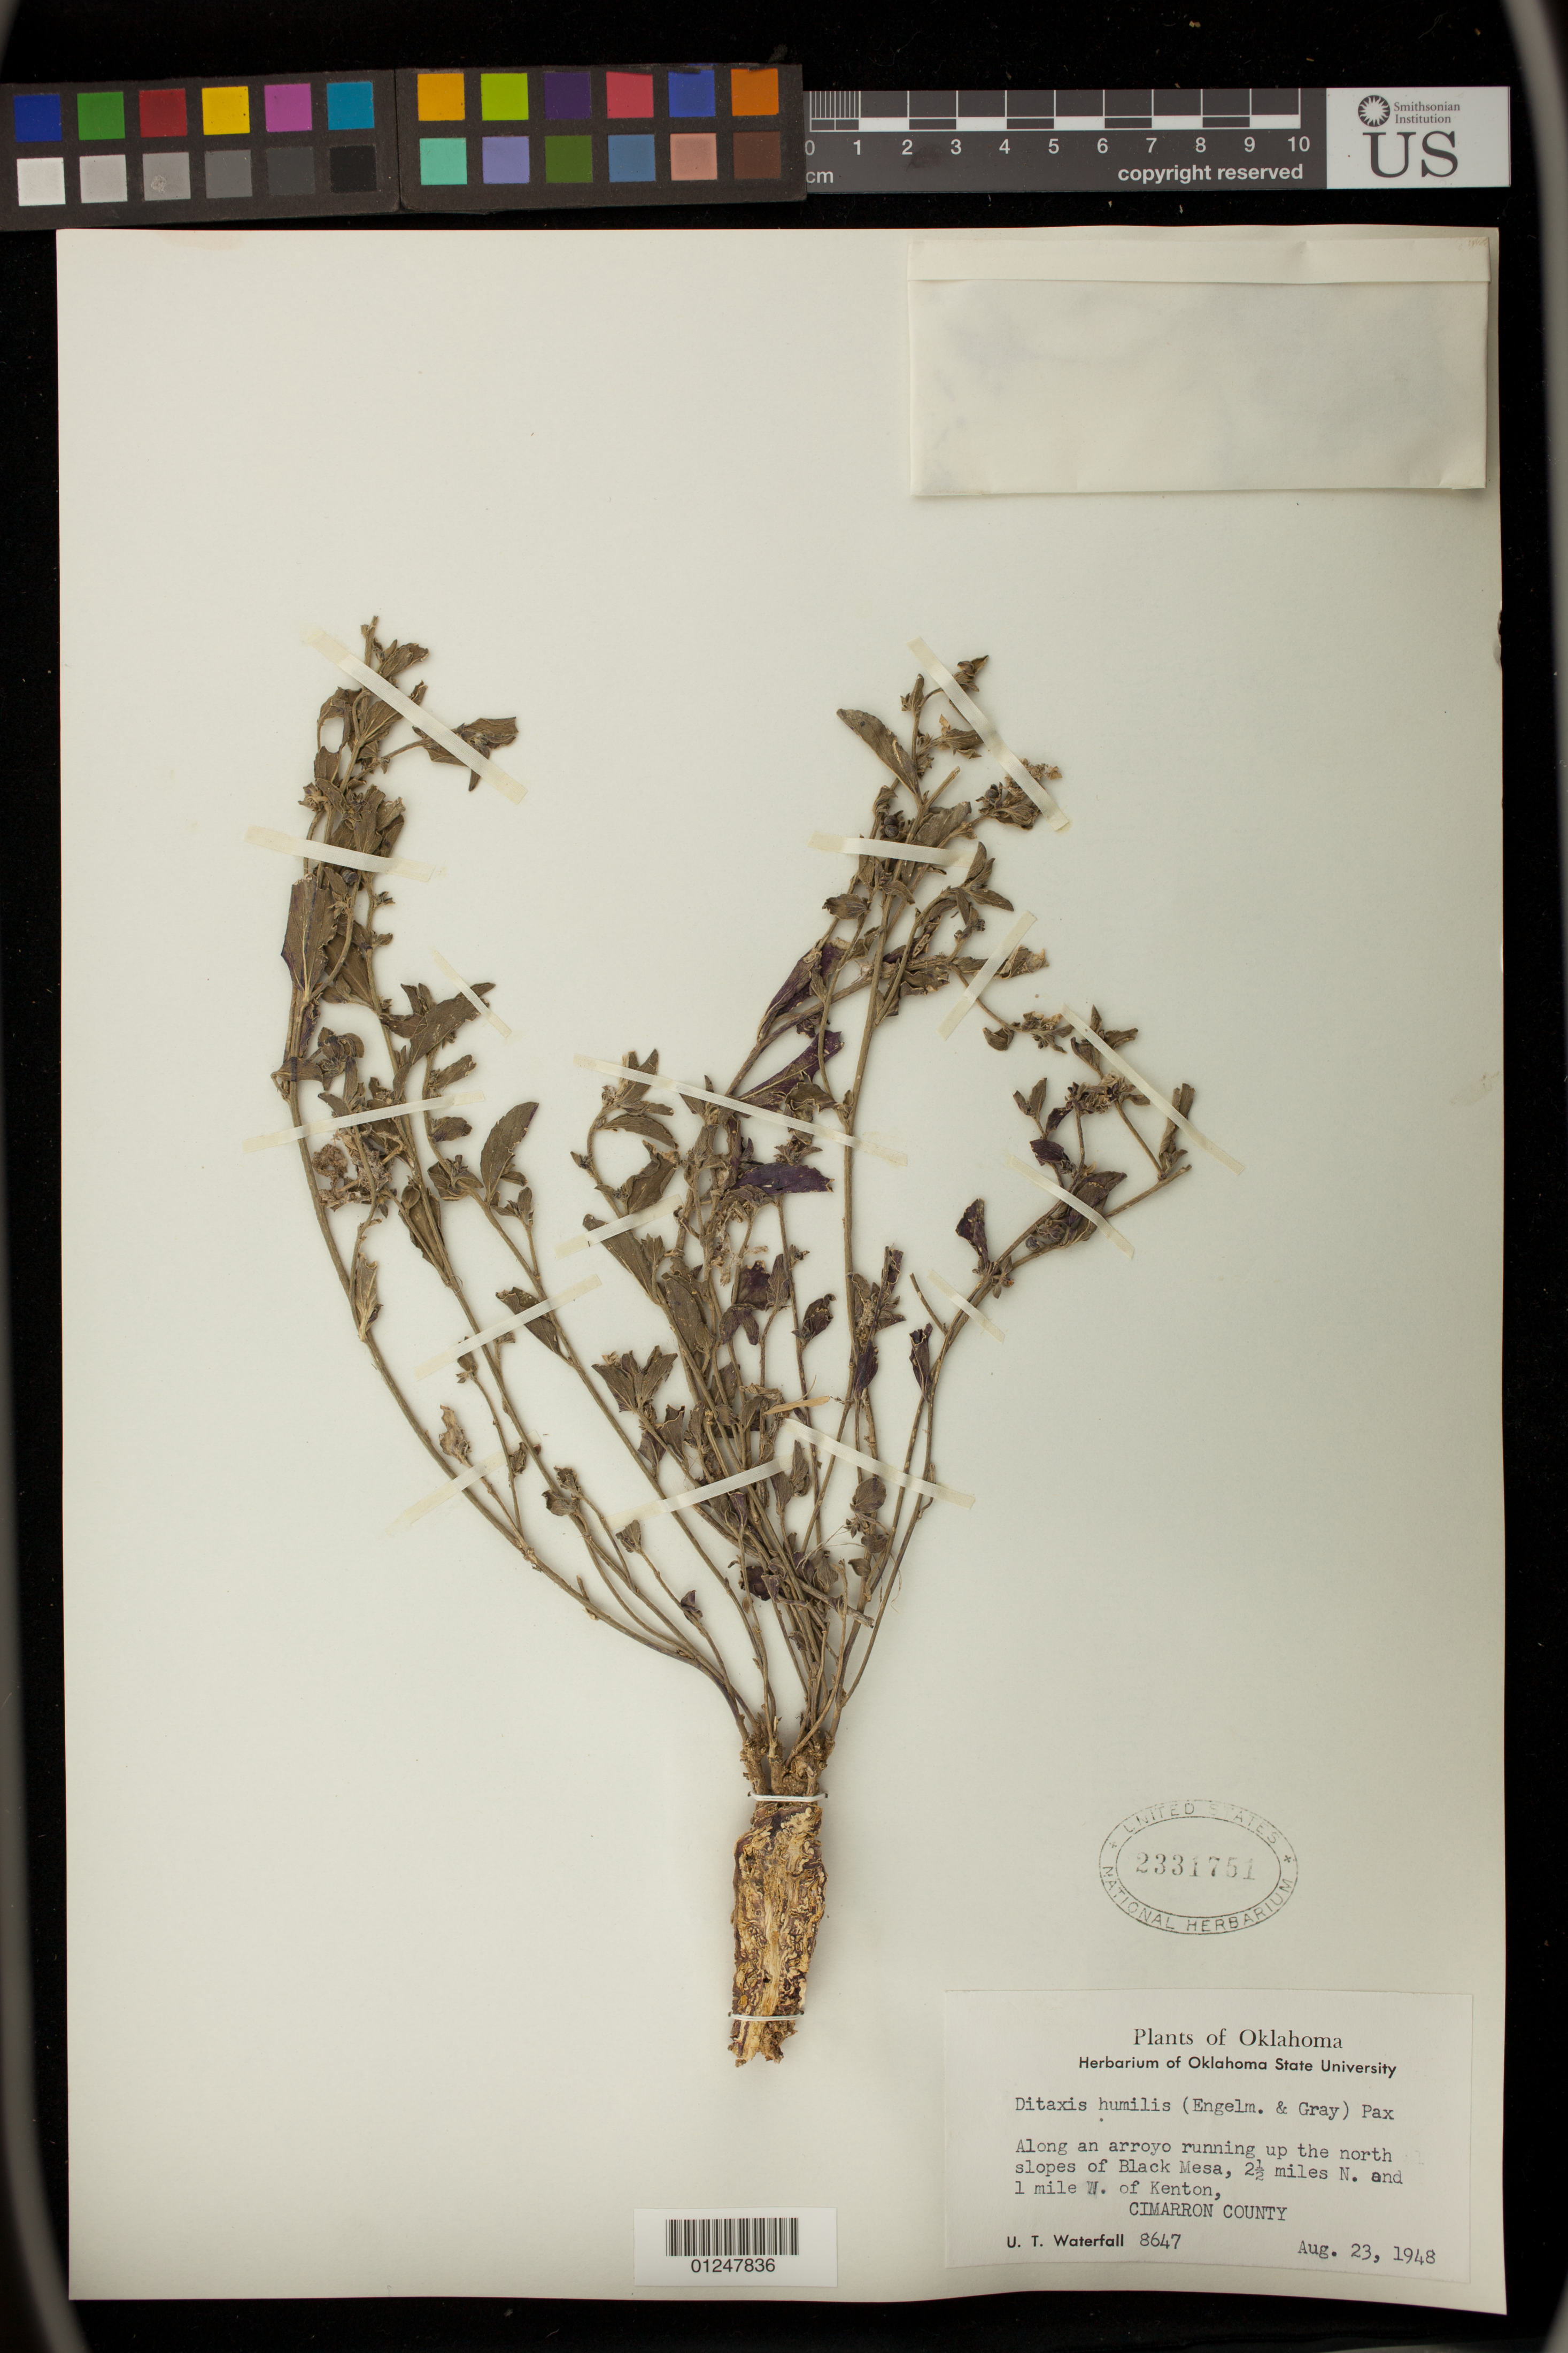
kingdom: Plantae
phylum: Tracheophyta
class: Magnoliopsida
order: Malpighiales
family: Euphorbiaceae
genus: Argythamnia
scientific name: Argythamnia humilis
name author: (Engelm. & A. Gray) Müll. Arg.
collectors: U. T. Waterfall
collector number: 8647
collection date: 1948-08-23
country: United States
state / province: Oklahoma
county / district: Cimarron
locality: north slopes of Black Mesa, 2 1/2 miles N. and 1 mile W. of Kenton.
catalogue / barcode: US 2331751